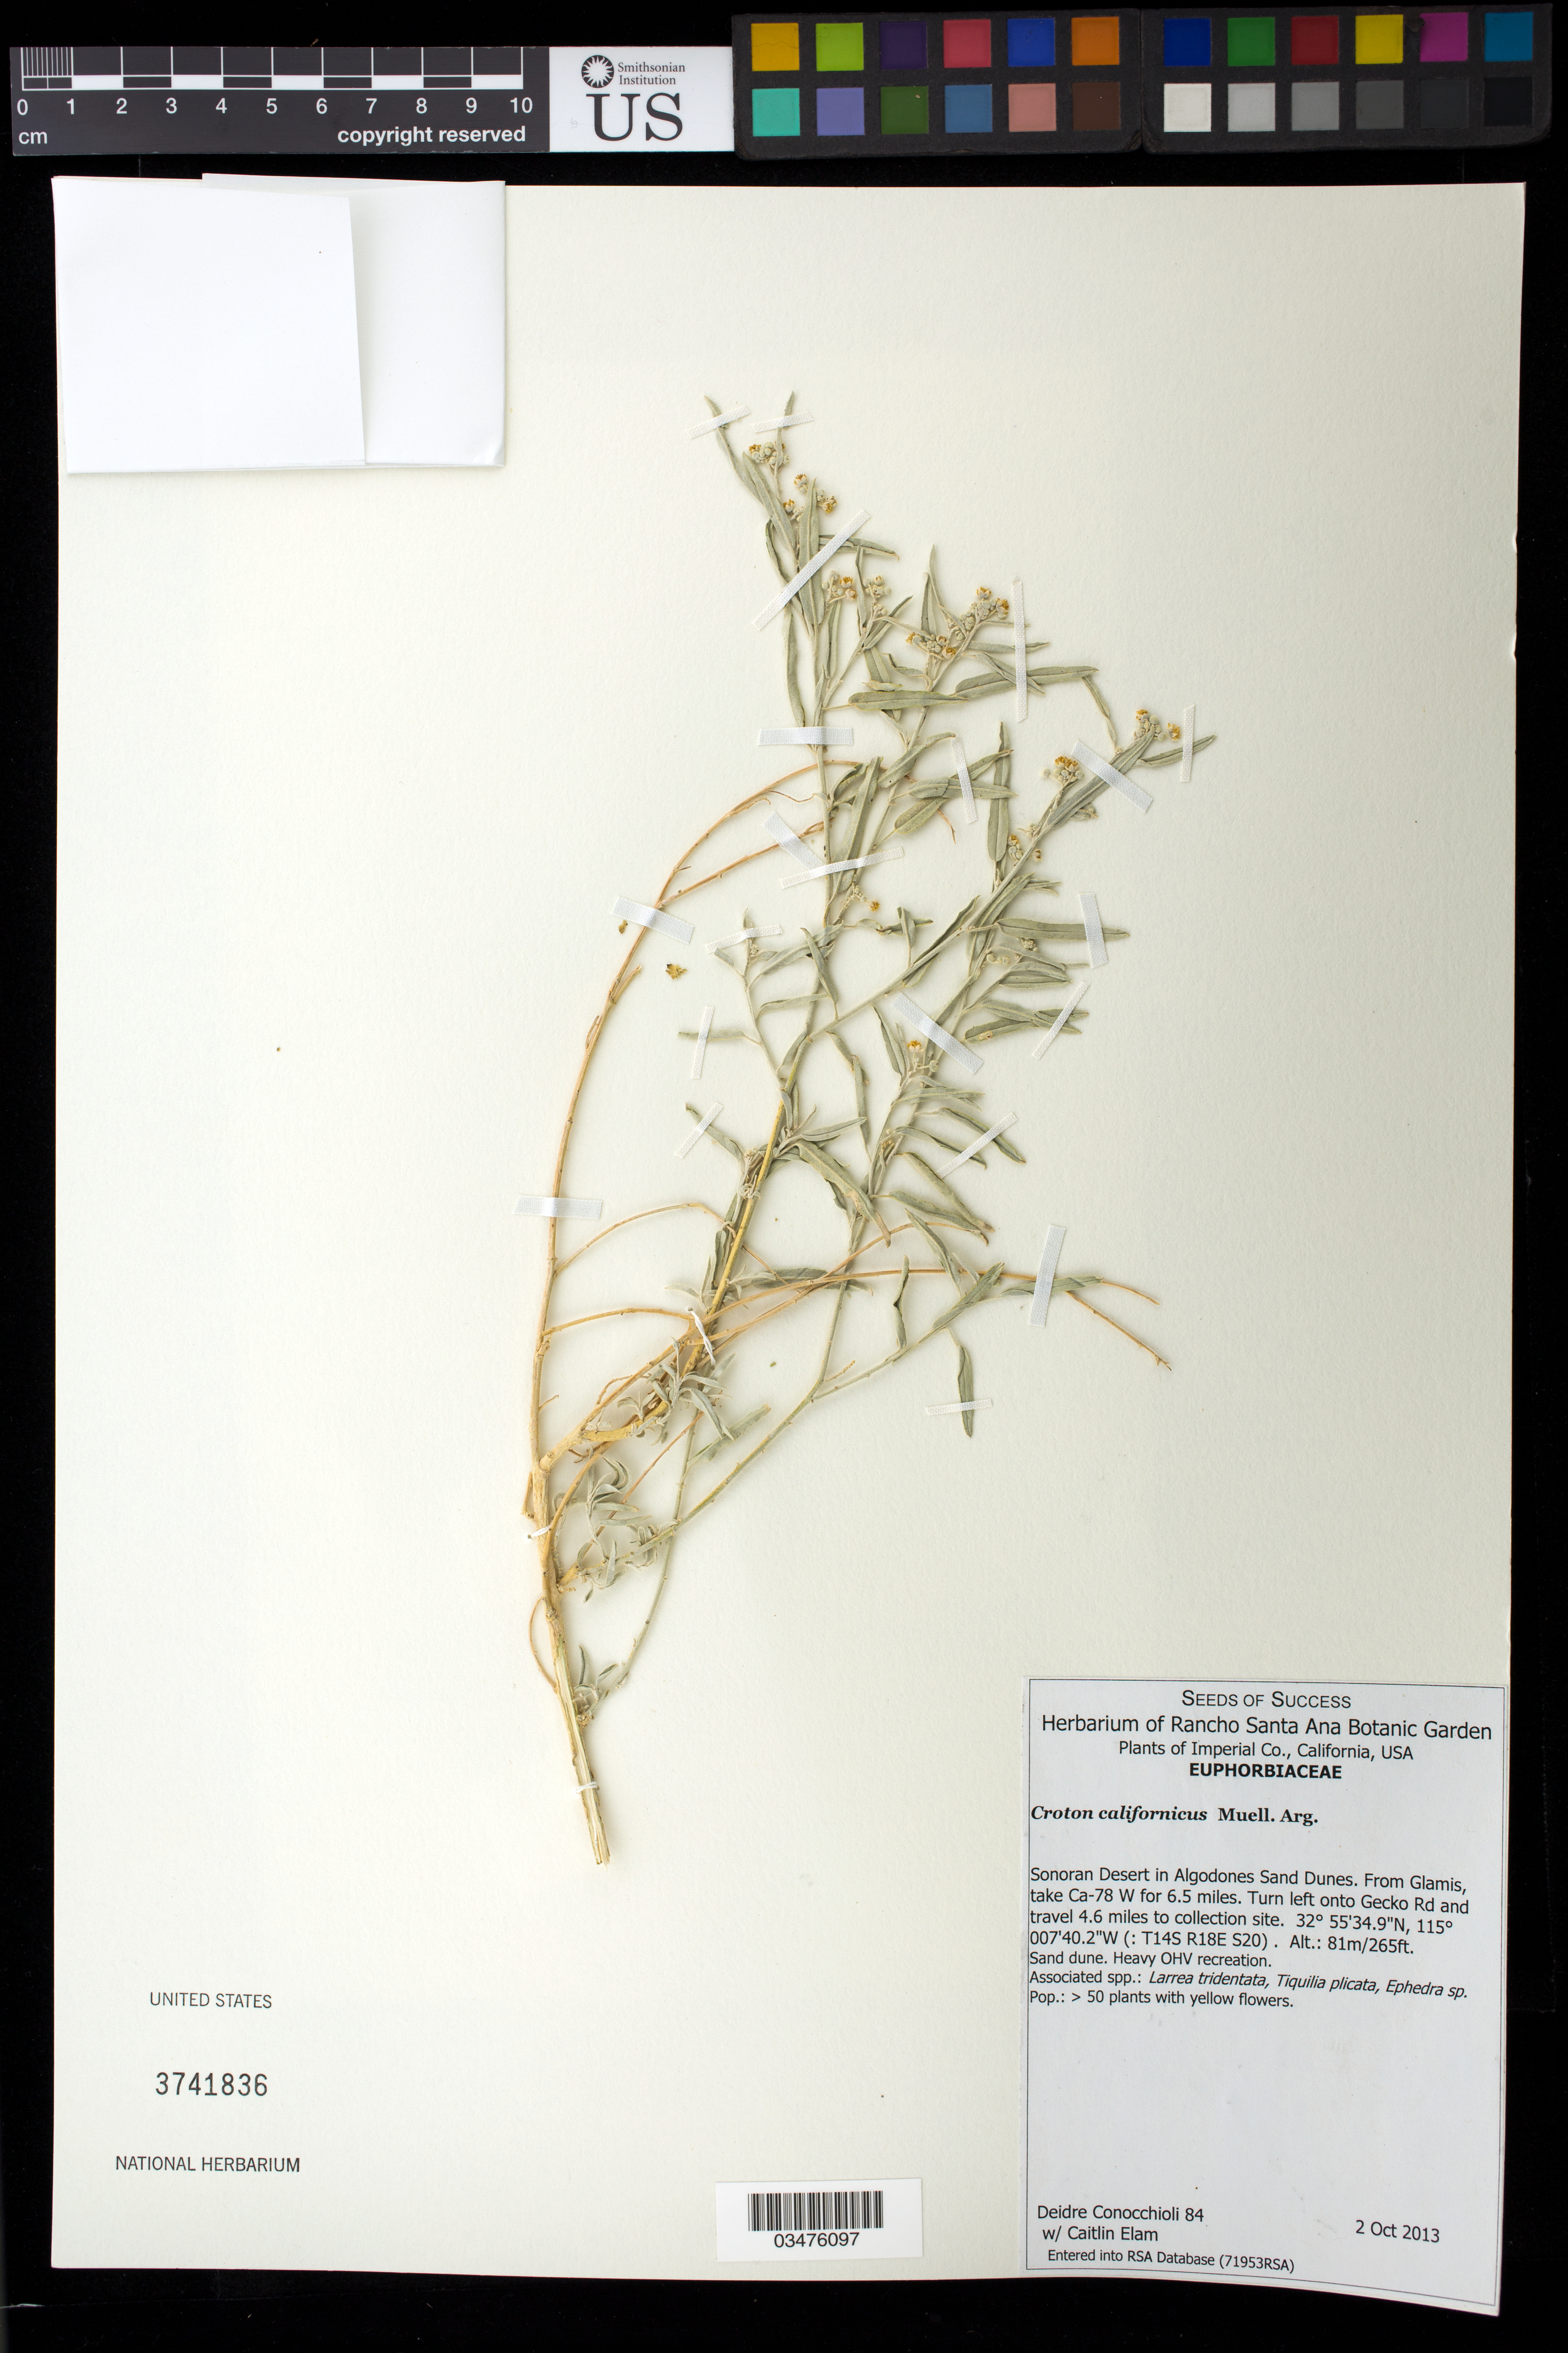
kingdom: Plantae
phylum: Tracheophyta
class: Magnoliopsida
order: Malpighiales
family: Euphorbiaceae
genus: Croton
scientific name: Croton californicus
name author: Müll. Arg.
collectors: D. Conocchioli & C. Elam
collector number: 84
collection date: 2013-10-02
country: United States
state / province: California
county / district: Imperial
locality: Sonoran Desert in Algodones Sand Dunes. 4.6 mi. on Gecko Rd.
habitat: With Larrea tridentata, Tiquilla plicata, Ephedra sp.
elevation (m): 81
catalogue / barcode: US 3741836